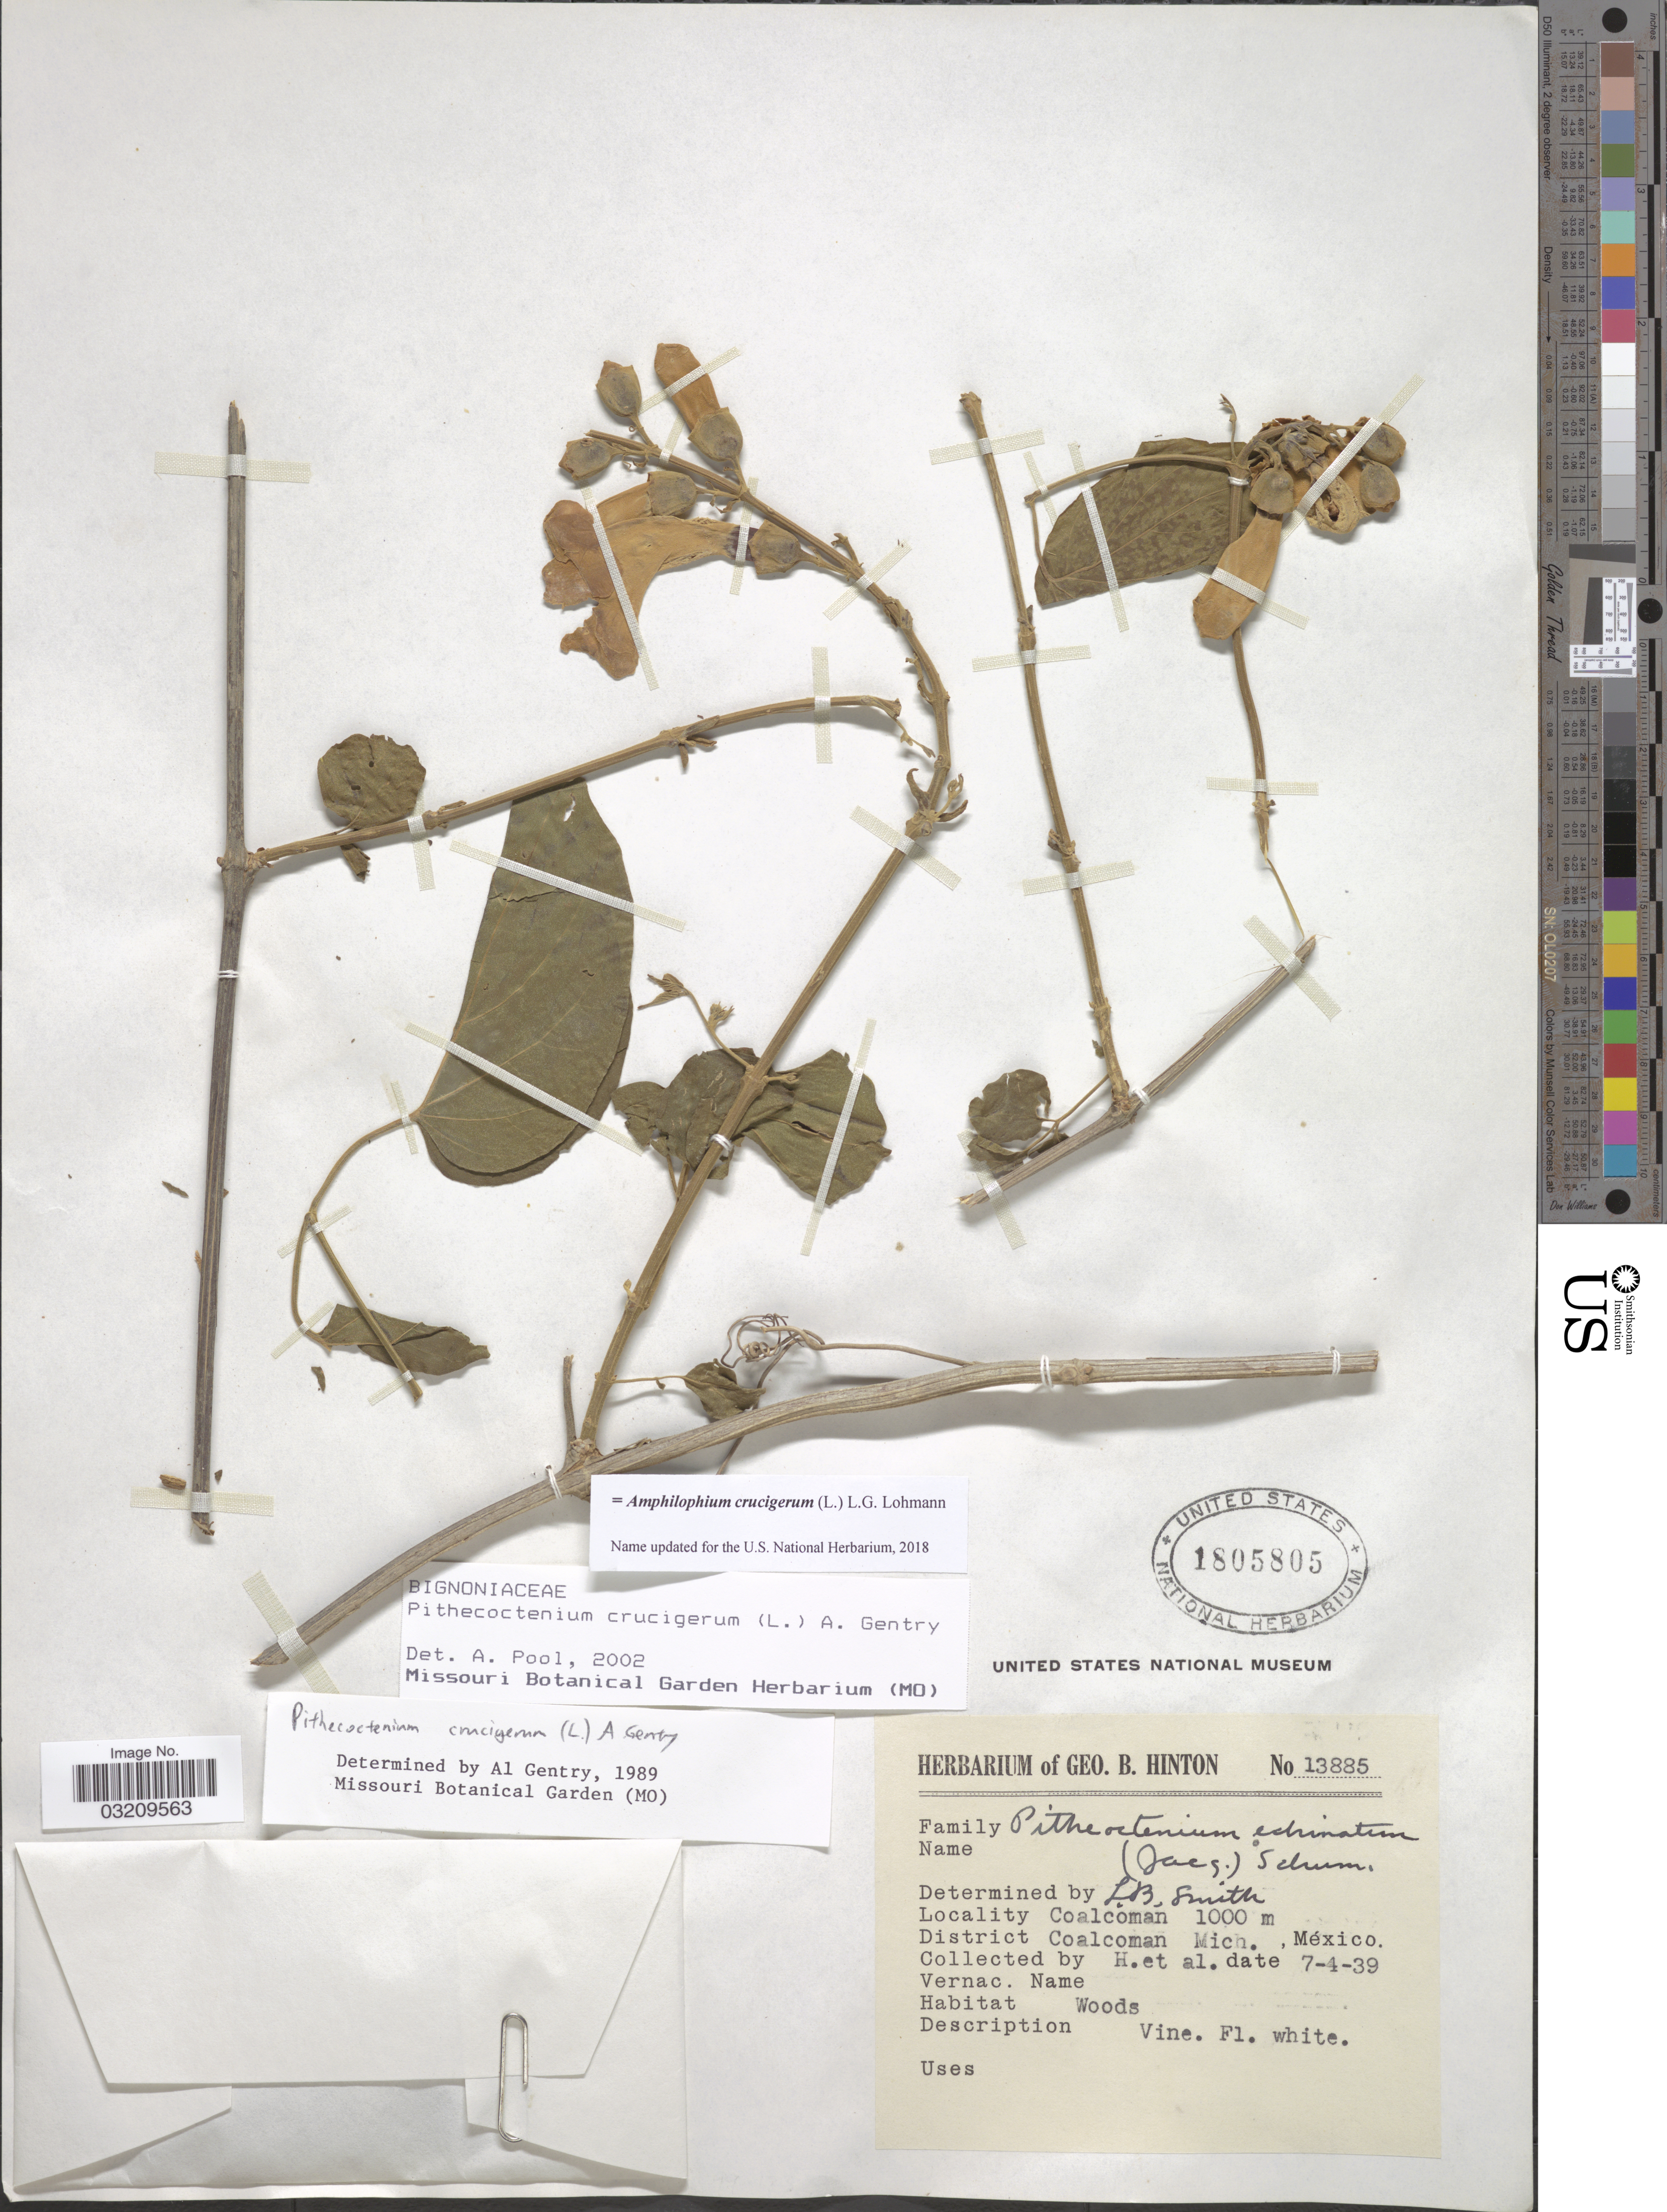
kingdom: Plantae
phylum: Tracheophyta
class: Magnoliopsida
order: Lamiales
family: Bignoniaceae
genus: Amphilophium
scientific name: Amphilophium crucigerum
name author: (L.) L.G. Lohmann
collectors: G. B. Hinton & et al.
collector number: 13885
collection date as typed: Transcribed d/m/y: 7/4/39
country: Mexico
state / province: Michoacán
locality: Coalcoman. District Coalcoman Mich.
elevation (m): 1000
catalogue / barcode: US 1805805